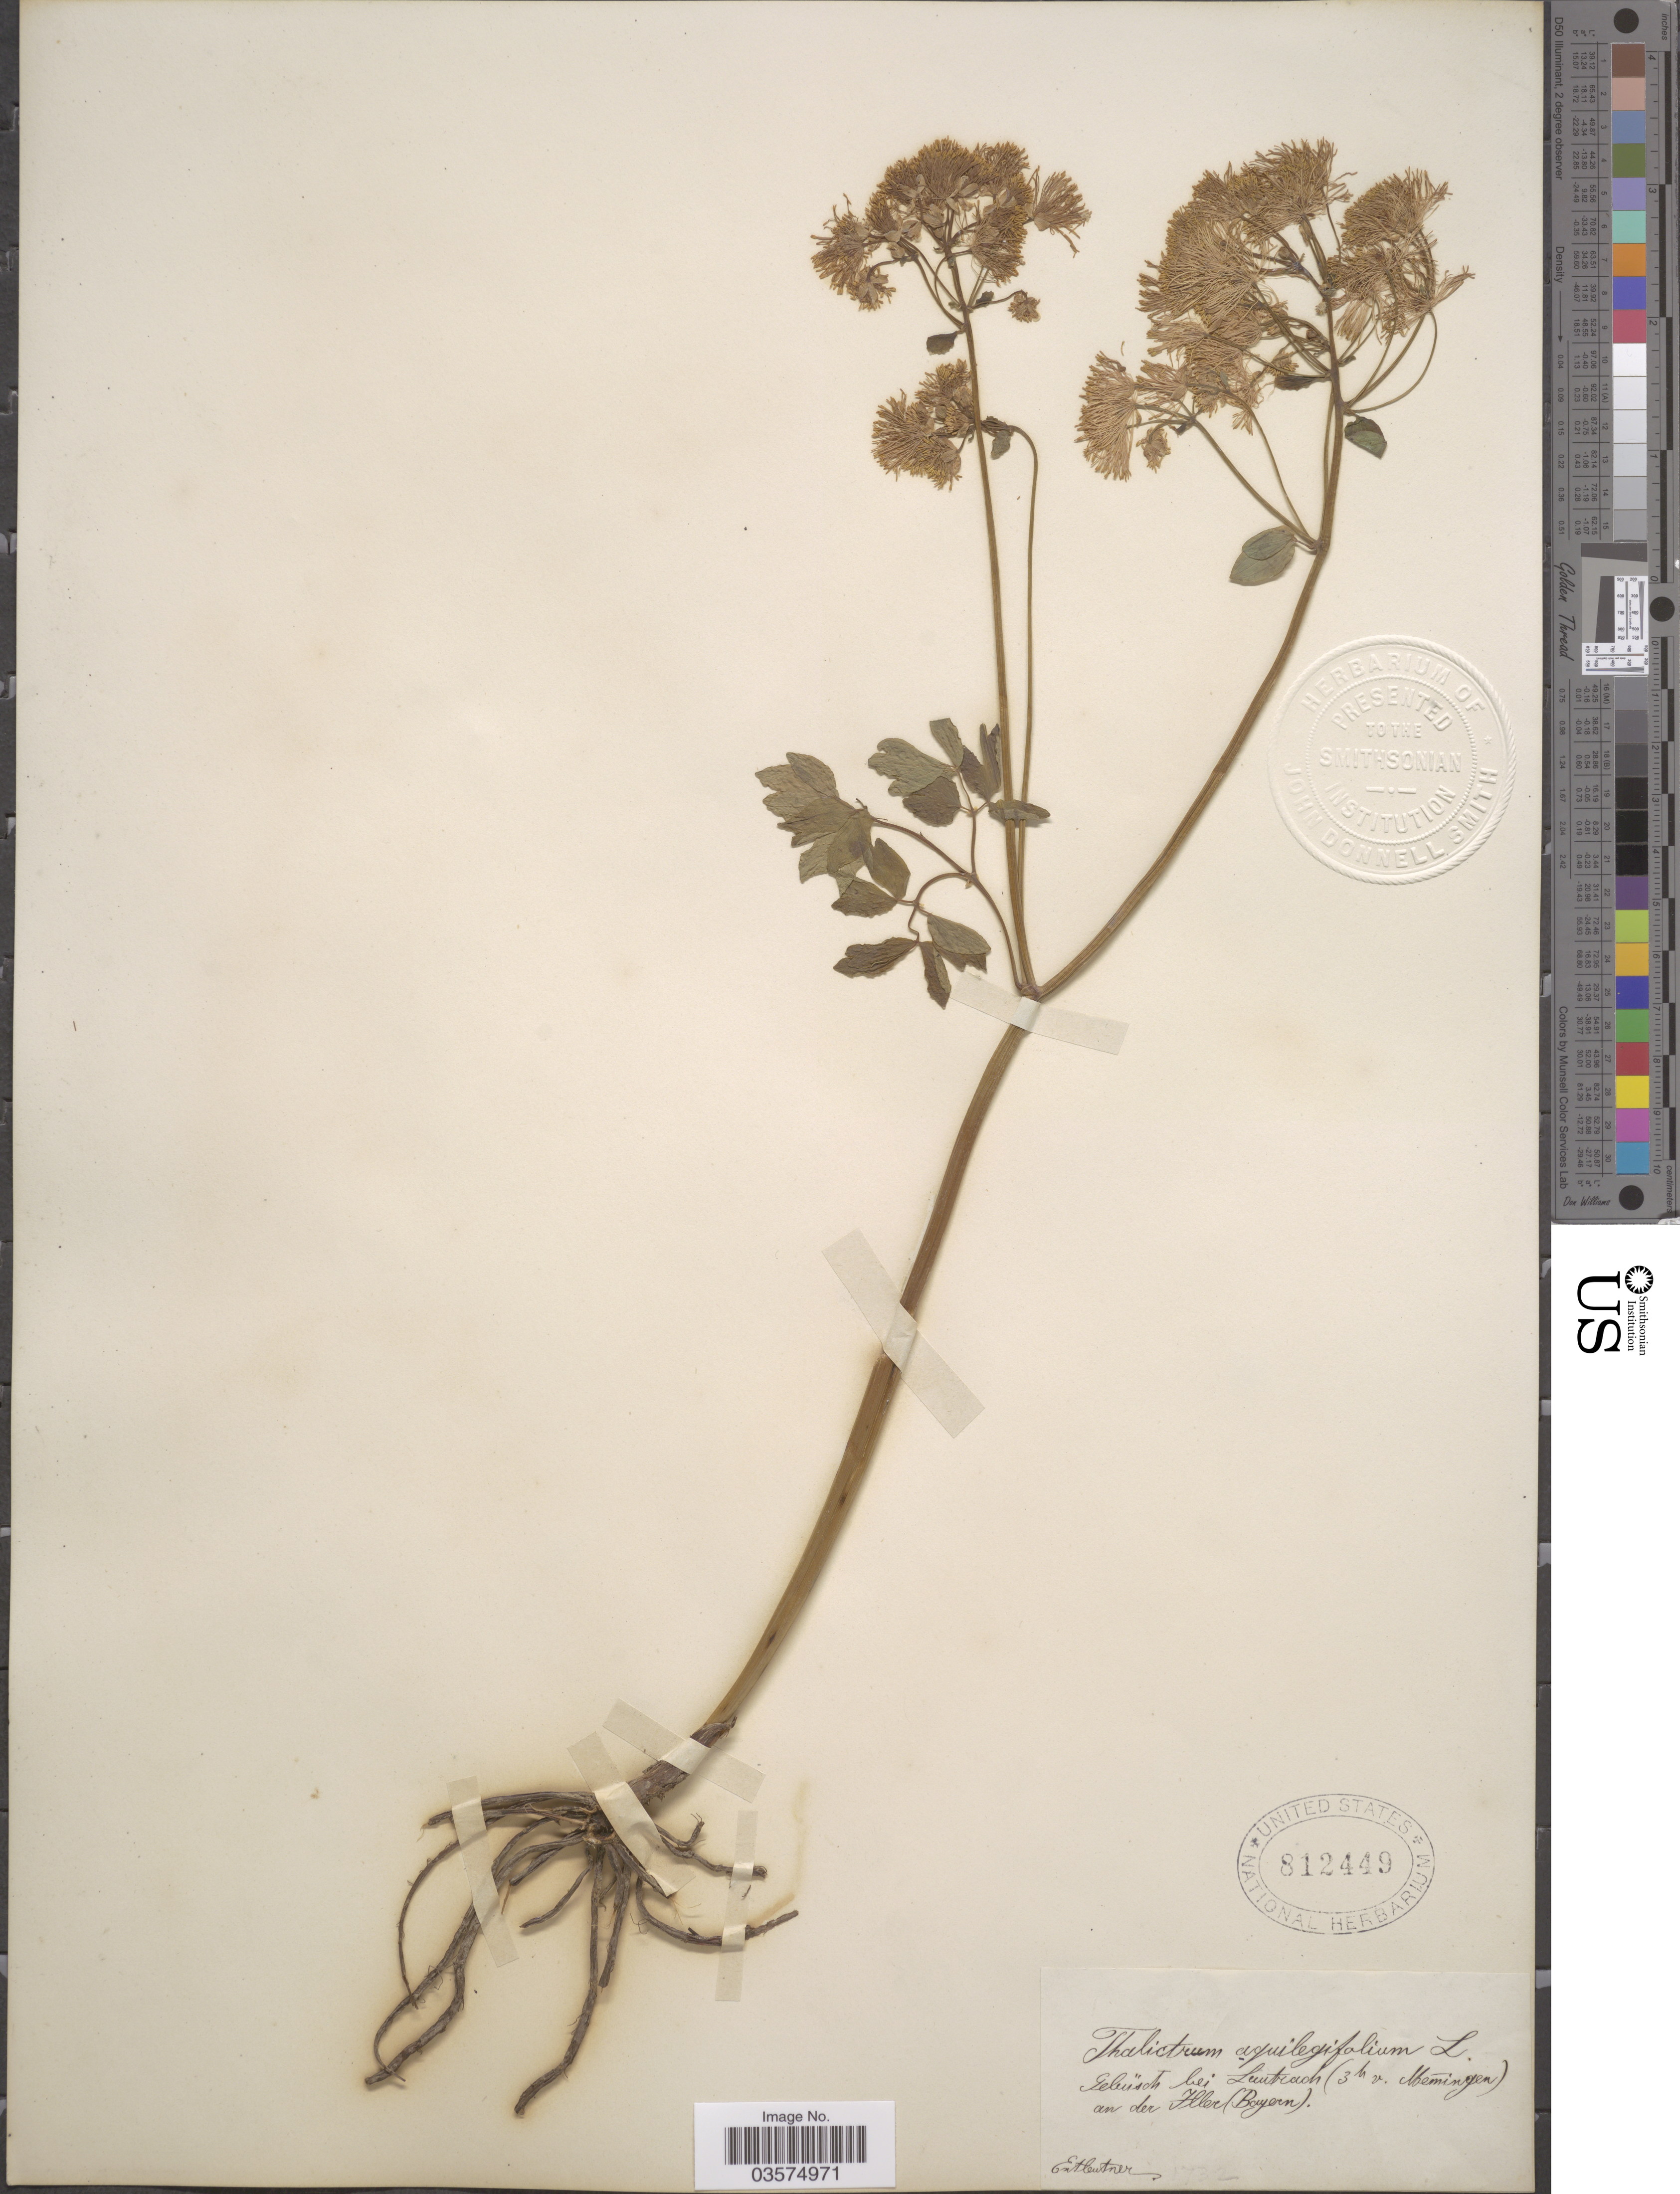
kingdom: Plantae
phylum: Tracheophyta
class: Magnoliopsida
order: Ranunculales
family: Ranunculaceae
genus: Thalictrum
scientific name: Thalictrum aquilegifolium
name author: L.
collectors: Entleutner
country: Germany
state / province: Bayern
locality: Gebüsch bei Leutrach (3t v. Memingen) an der Iller. [interpreted]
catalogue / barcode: US 812449